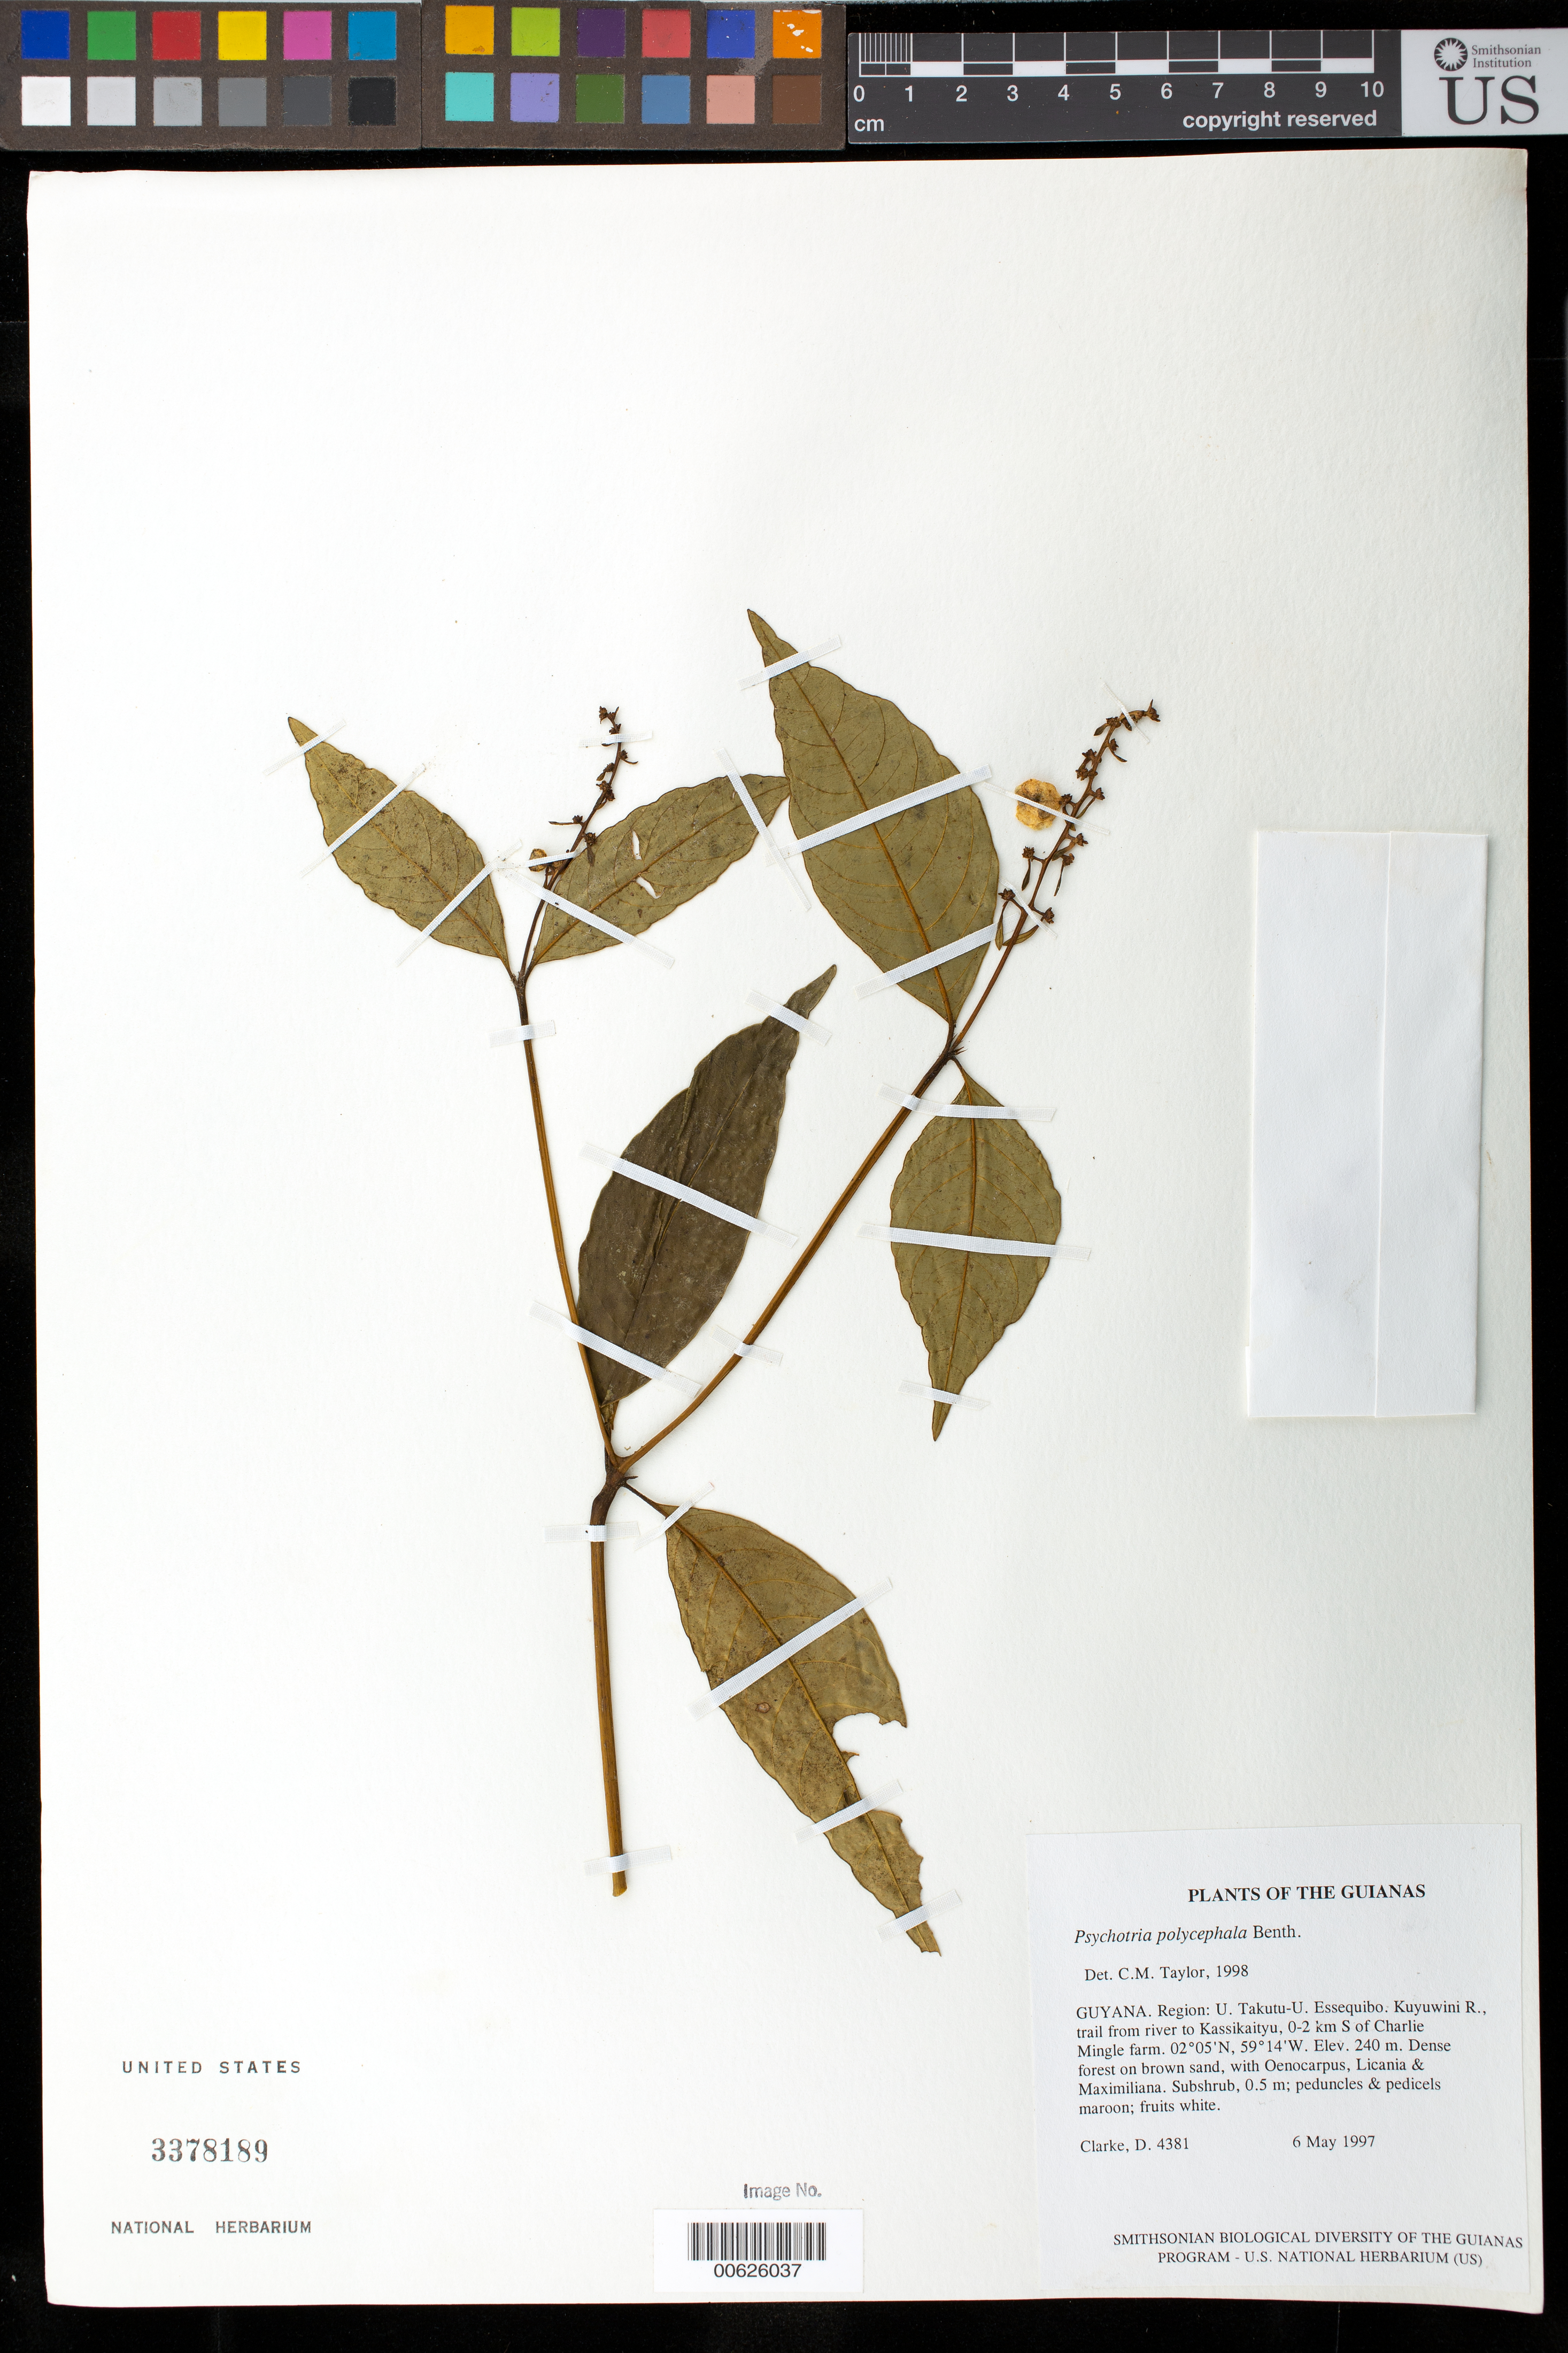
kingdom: Plantae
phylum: Tracheophyta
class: Magnoliopsida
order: Gentianales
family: Rubiaceae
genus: Palicourea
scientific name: Palicourea polycephala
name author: (Benth.) Delprete & J.H. Kirkbr.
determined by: Kirkbride, J. H., Jr.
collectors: H. D. Clarke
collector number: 4381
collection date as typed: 6 May 1997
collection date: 1997-05-06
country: Guyana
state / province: U. Takutu-U. Essequibo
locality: Kuyuwini R., trail from river to Kassikaityu, 0-2 km S of Charlie Mingle farm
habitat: Dense forest on brown sand, with Oenocarpus, Licania & Maximiliana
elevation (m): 240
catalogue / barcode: US 3378189